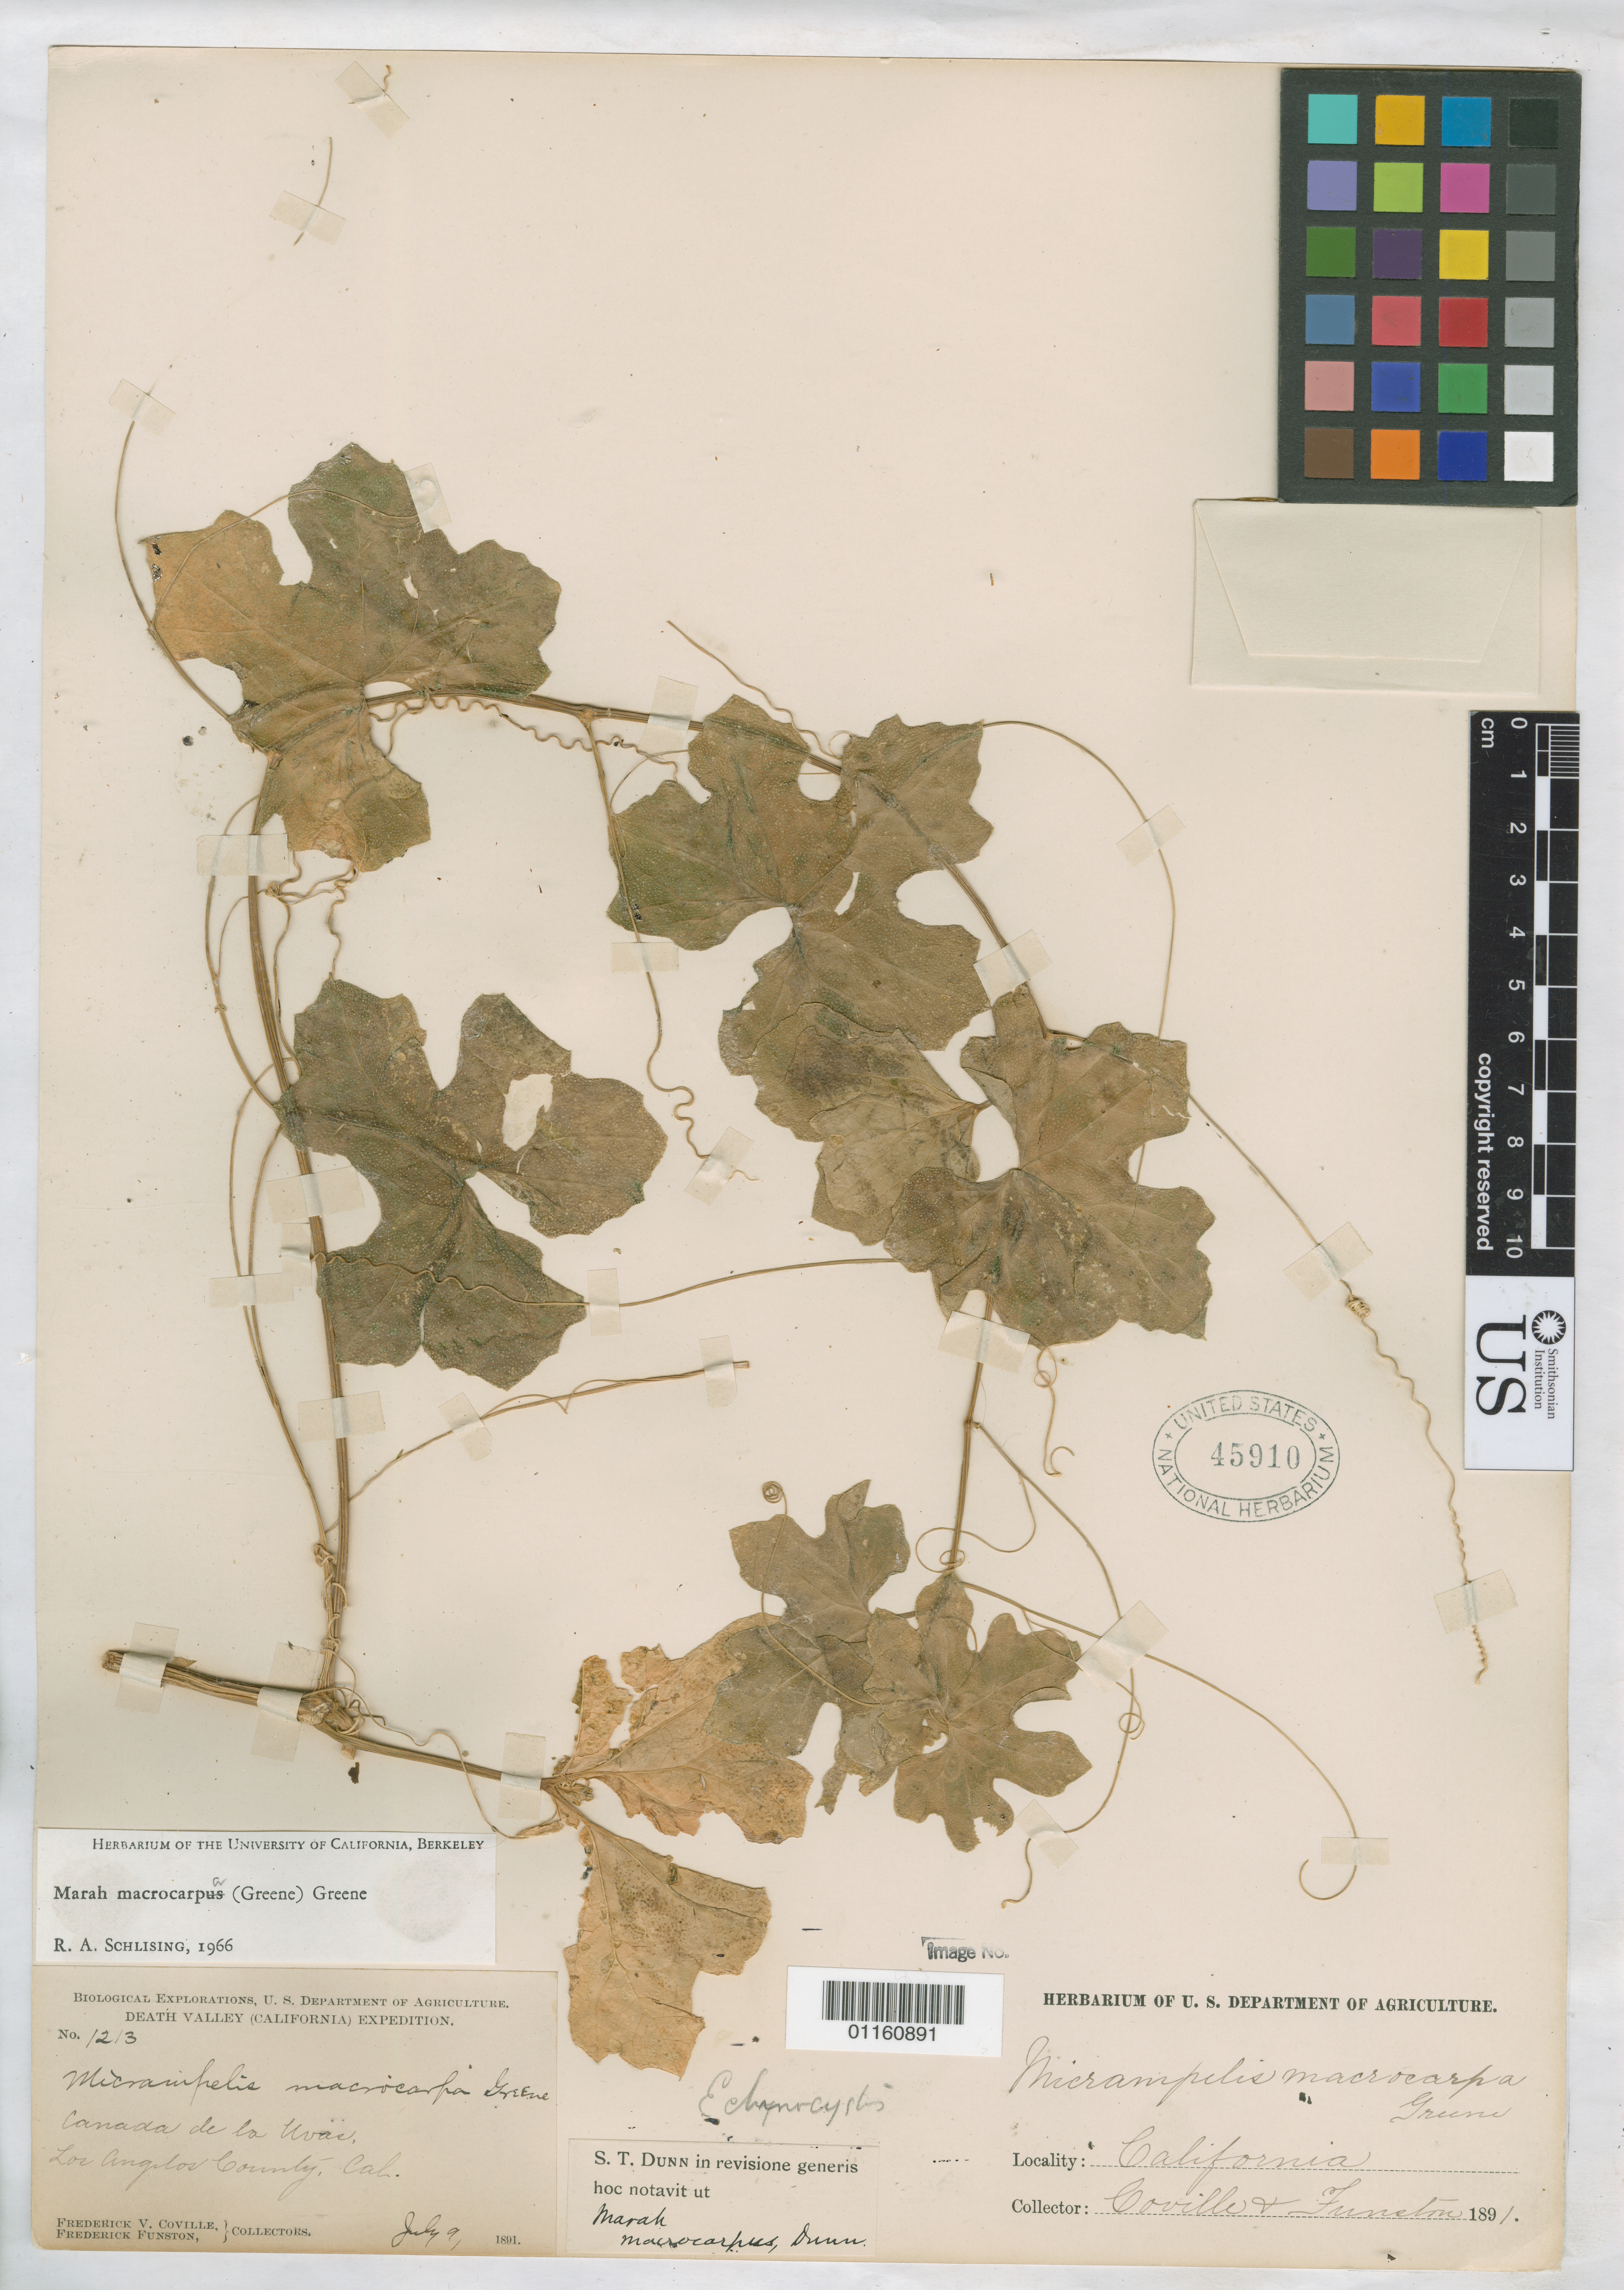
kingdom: Plantae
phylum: Tracheophyta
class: Magnoliopsida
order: Cucurbitales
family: Cucurbitaceae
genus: Marah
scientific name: Marah macrocarpa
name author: (Greene) Greene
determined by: Schlising, R. A.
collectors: F. V. Coville & F. Funston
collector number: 1213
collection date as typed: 9 Jul 1891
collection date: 1891-07-09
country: United States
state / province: California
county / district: Los Angeles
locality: Canada de la [Uvas]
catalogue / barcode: US 45910